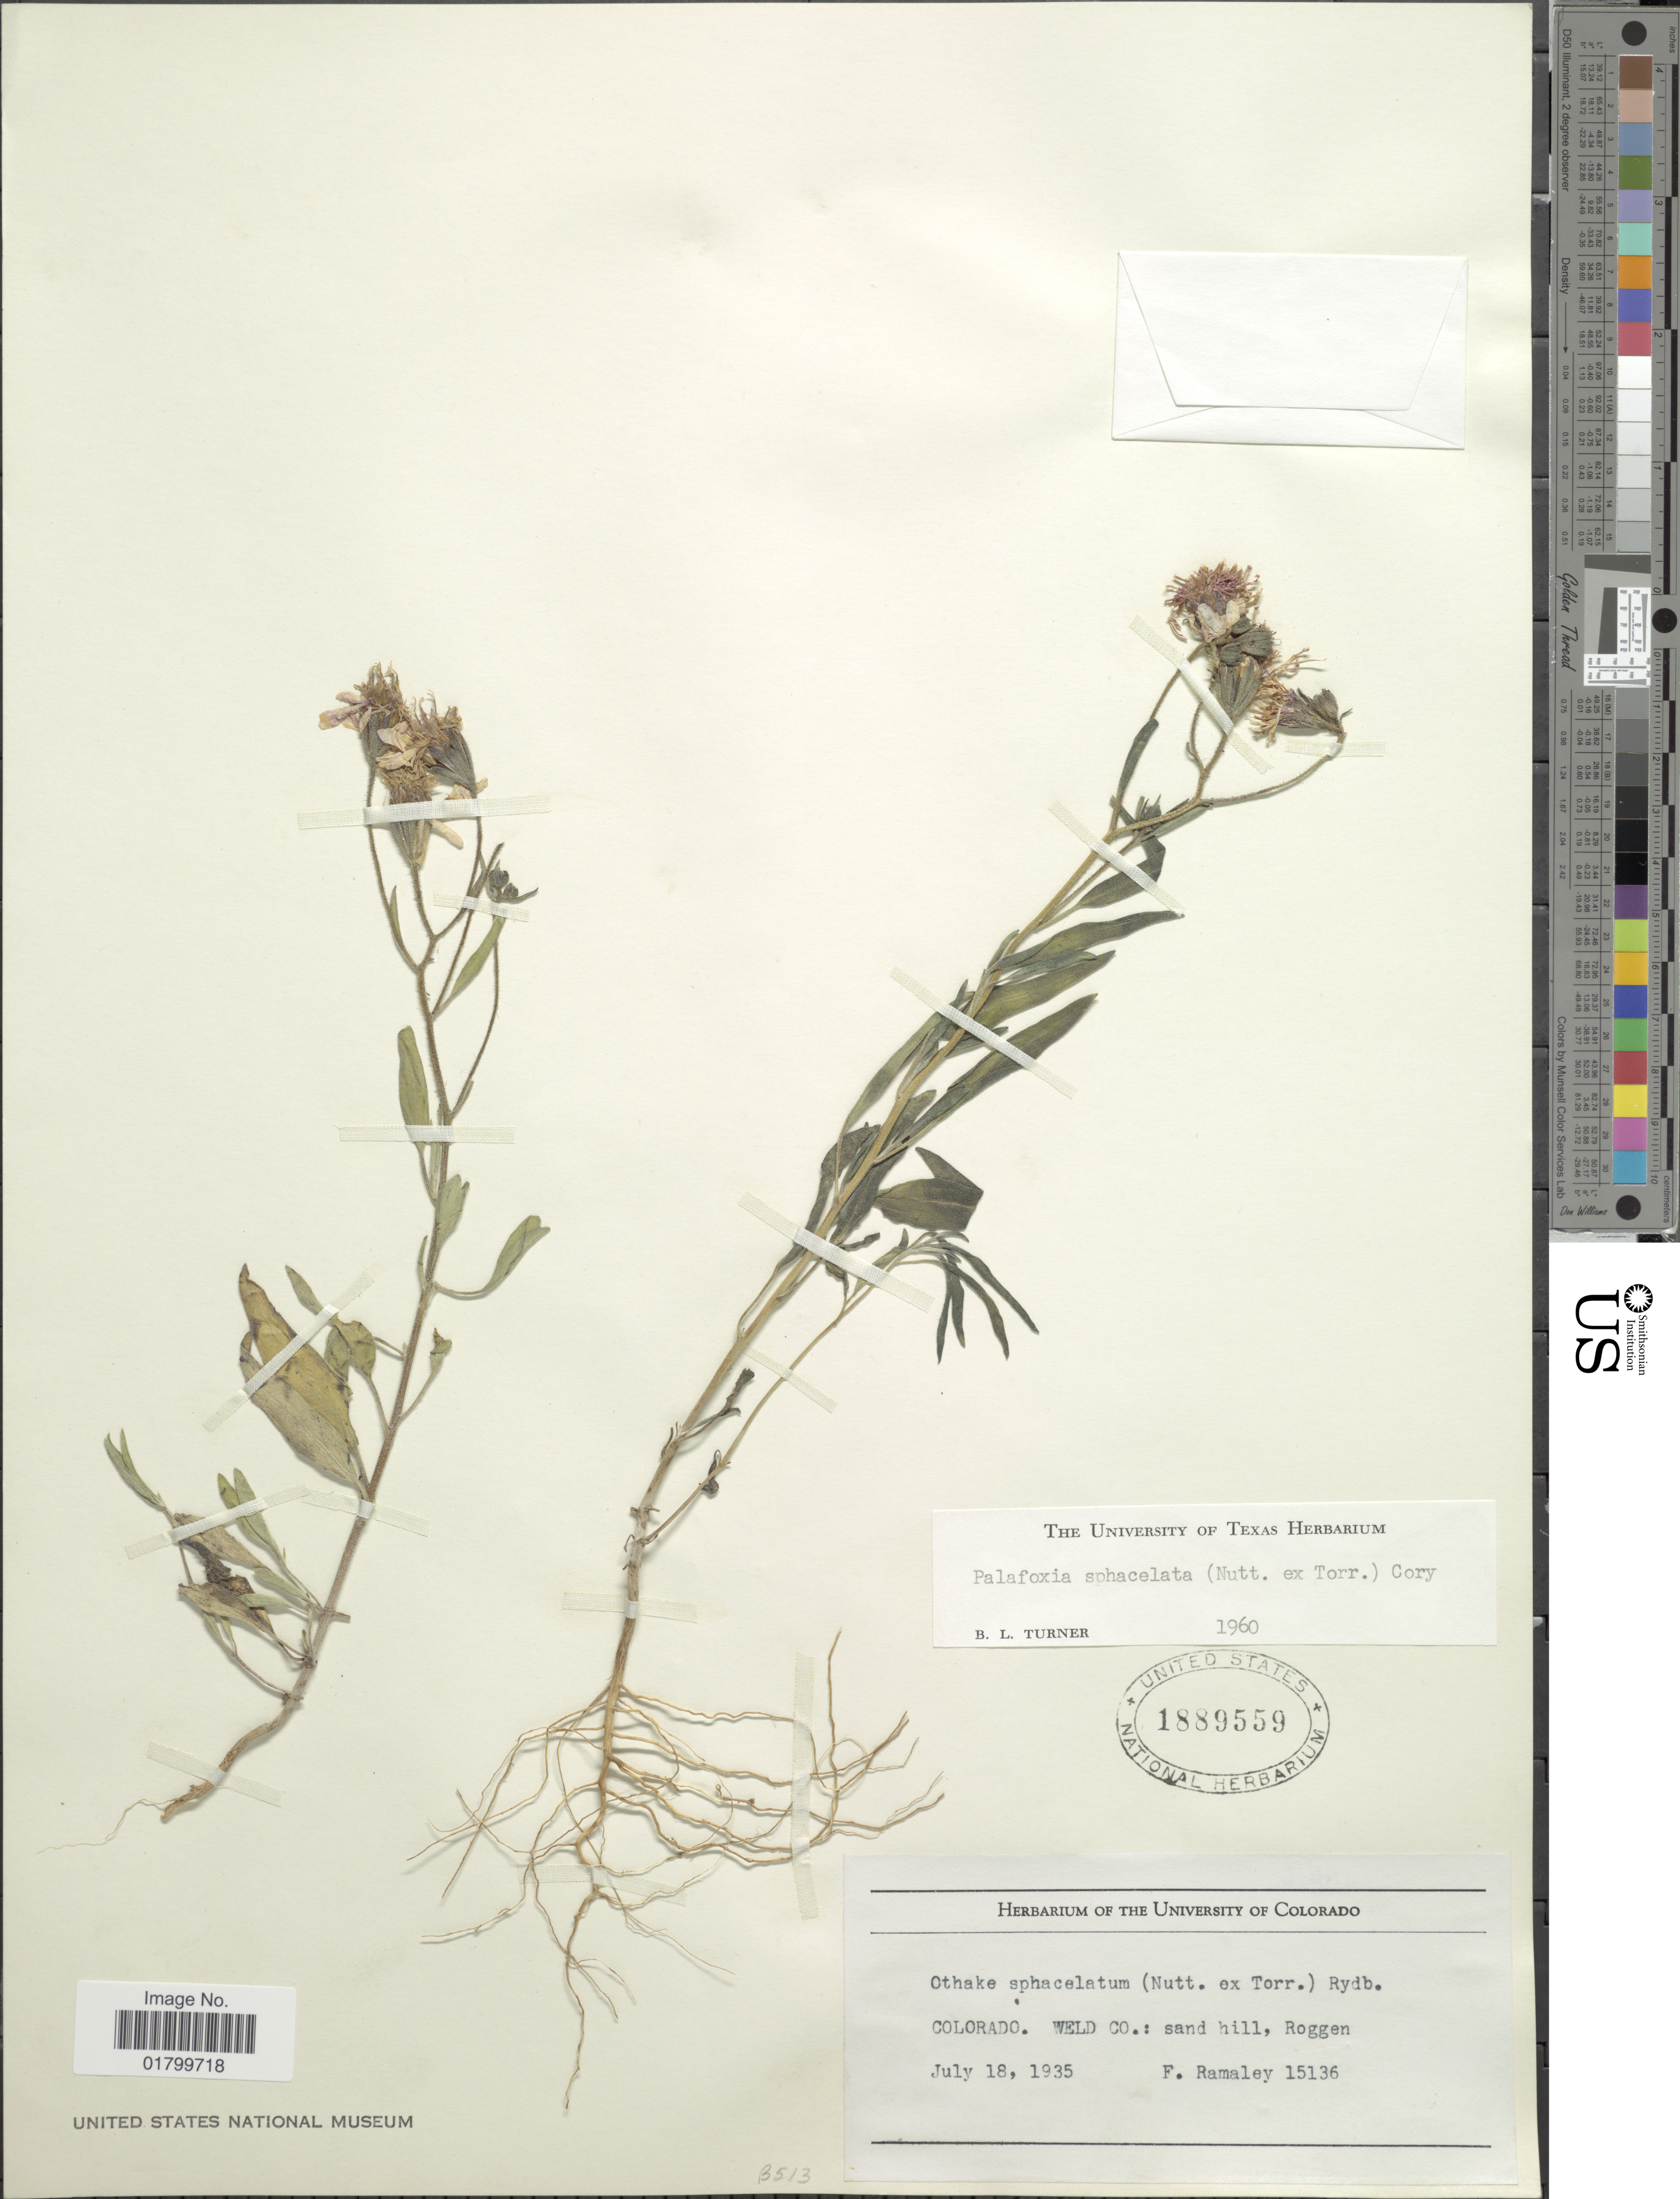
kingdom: Plantae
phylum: Tracheophyta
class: Magnoliopsida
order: Asterales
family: Asteraceae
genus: Palafoxia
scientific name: Palafoxia sphacelata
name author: (Nutt. ex Torr.) Cory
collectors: F. Ramaley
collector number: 15136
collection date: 1935-07-18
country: United States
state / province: Colorado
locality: Weld Co.: sand hill, Roggen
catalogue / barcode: US 1889559